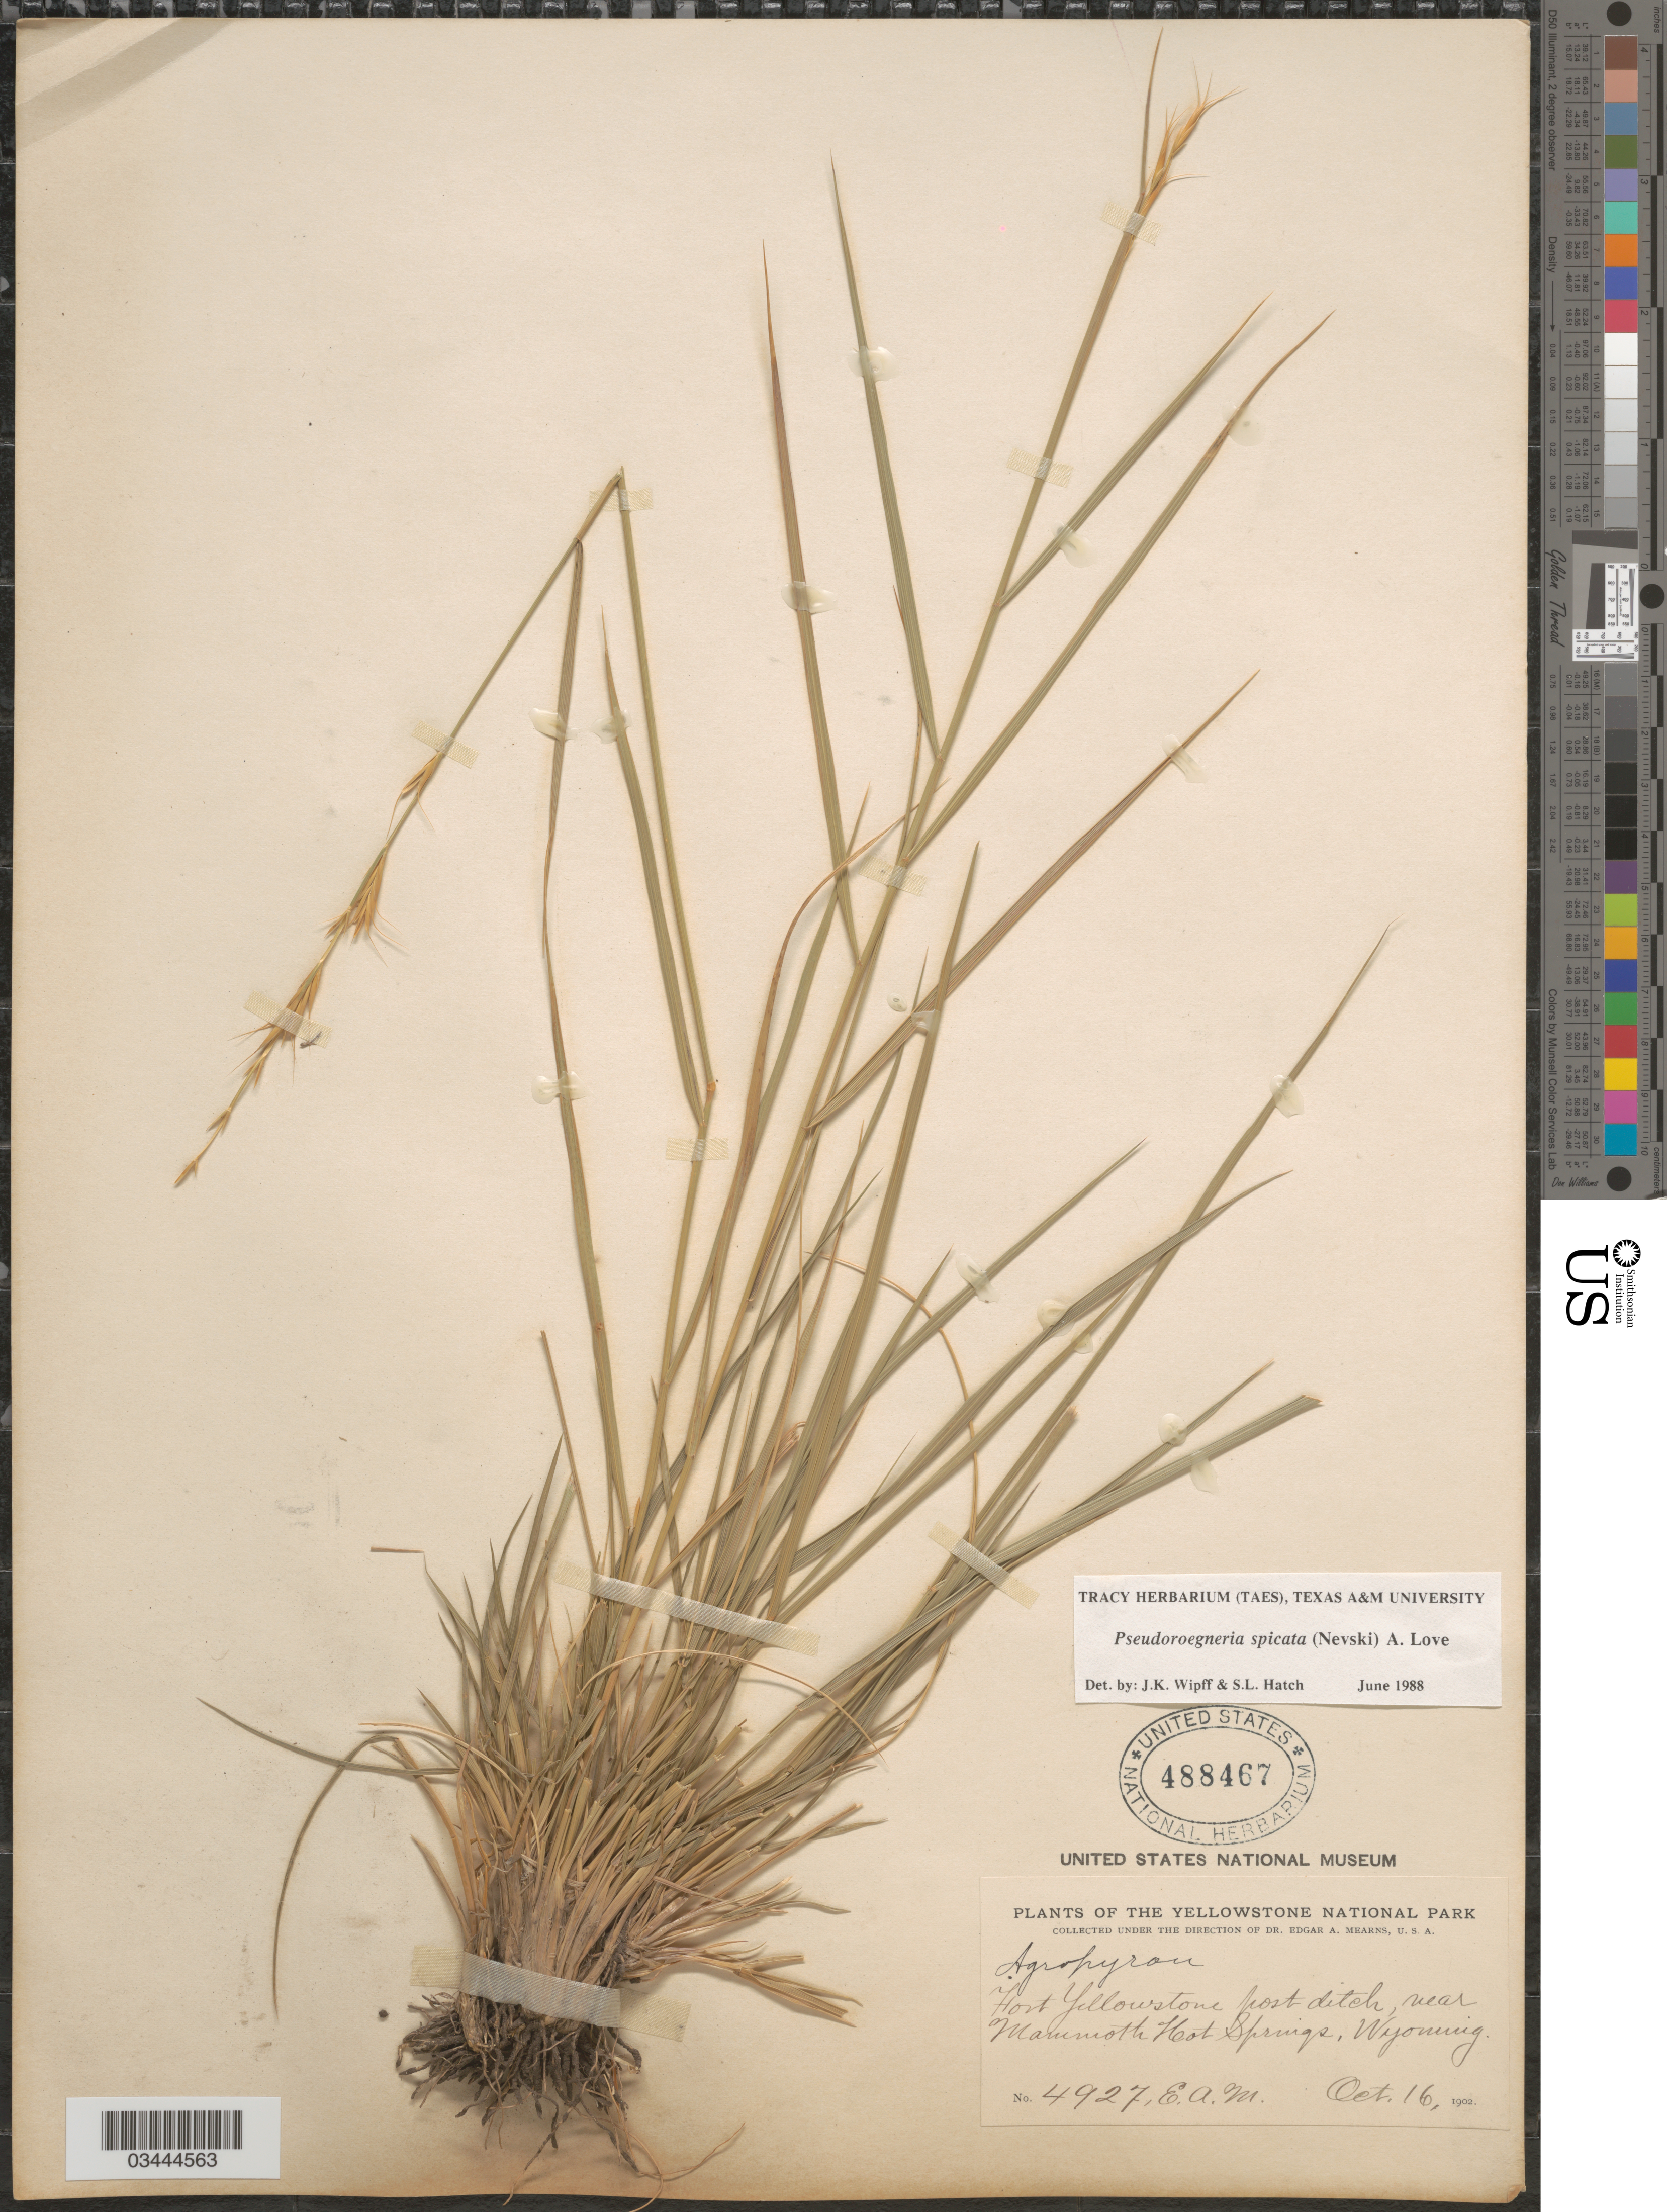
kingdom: Plantae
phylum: Tracheophyta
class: Liliopsida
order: Poales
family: Poaceae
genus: Pseudoroegneria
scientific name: Pseudoroegneria spicata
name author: (Pursh) Á. Löve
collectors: E. A. Mearns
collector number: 4927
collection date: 1902-10-16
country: United States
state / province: Wyoming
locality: Yellowstone National Park. Fort Yellowstone post ditch, near Mammoth Hot Springs.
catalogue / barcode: US 488467